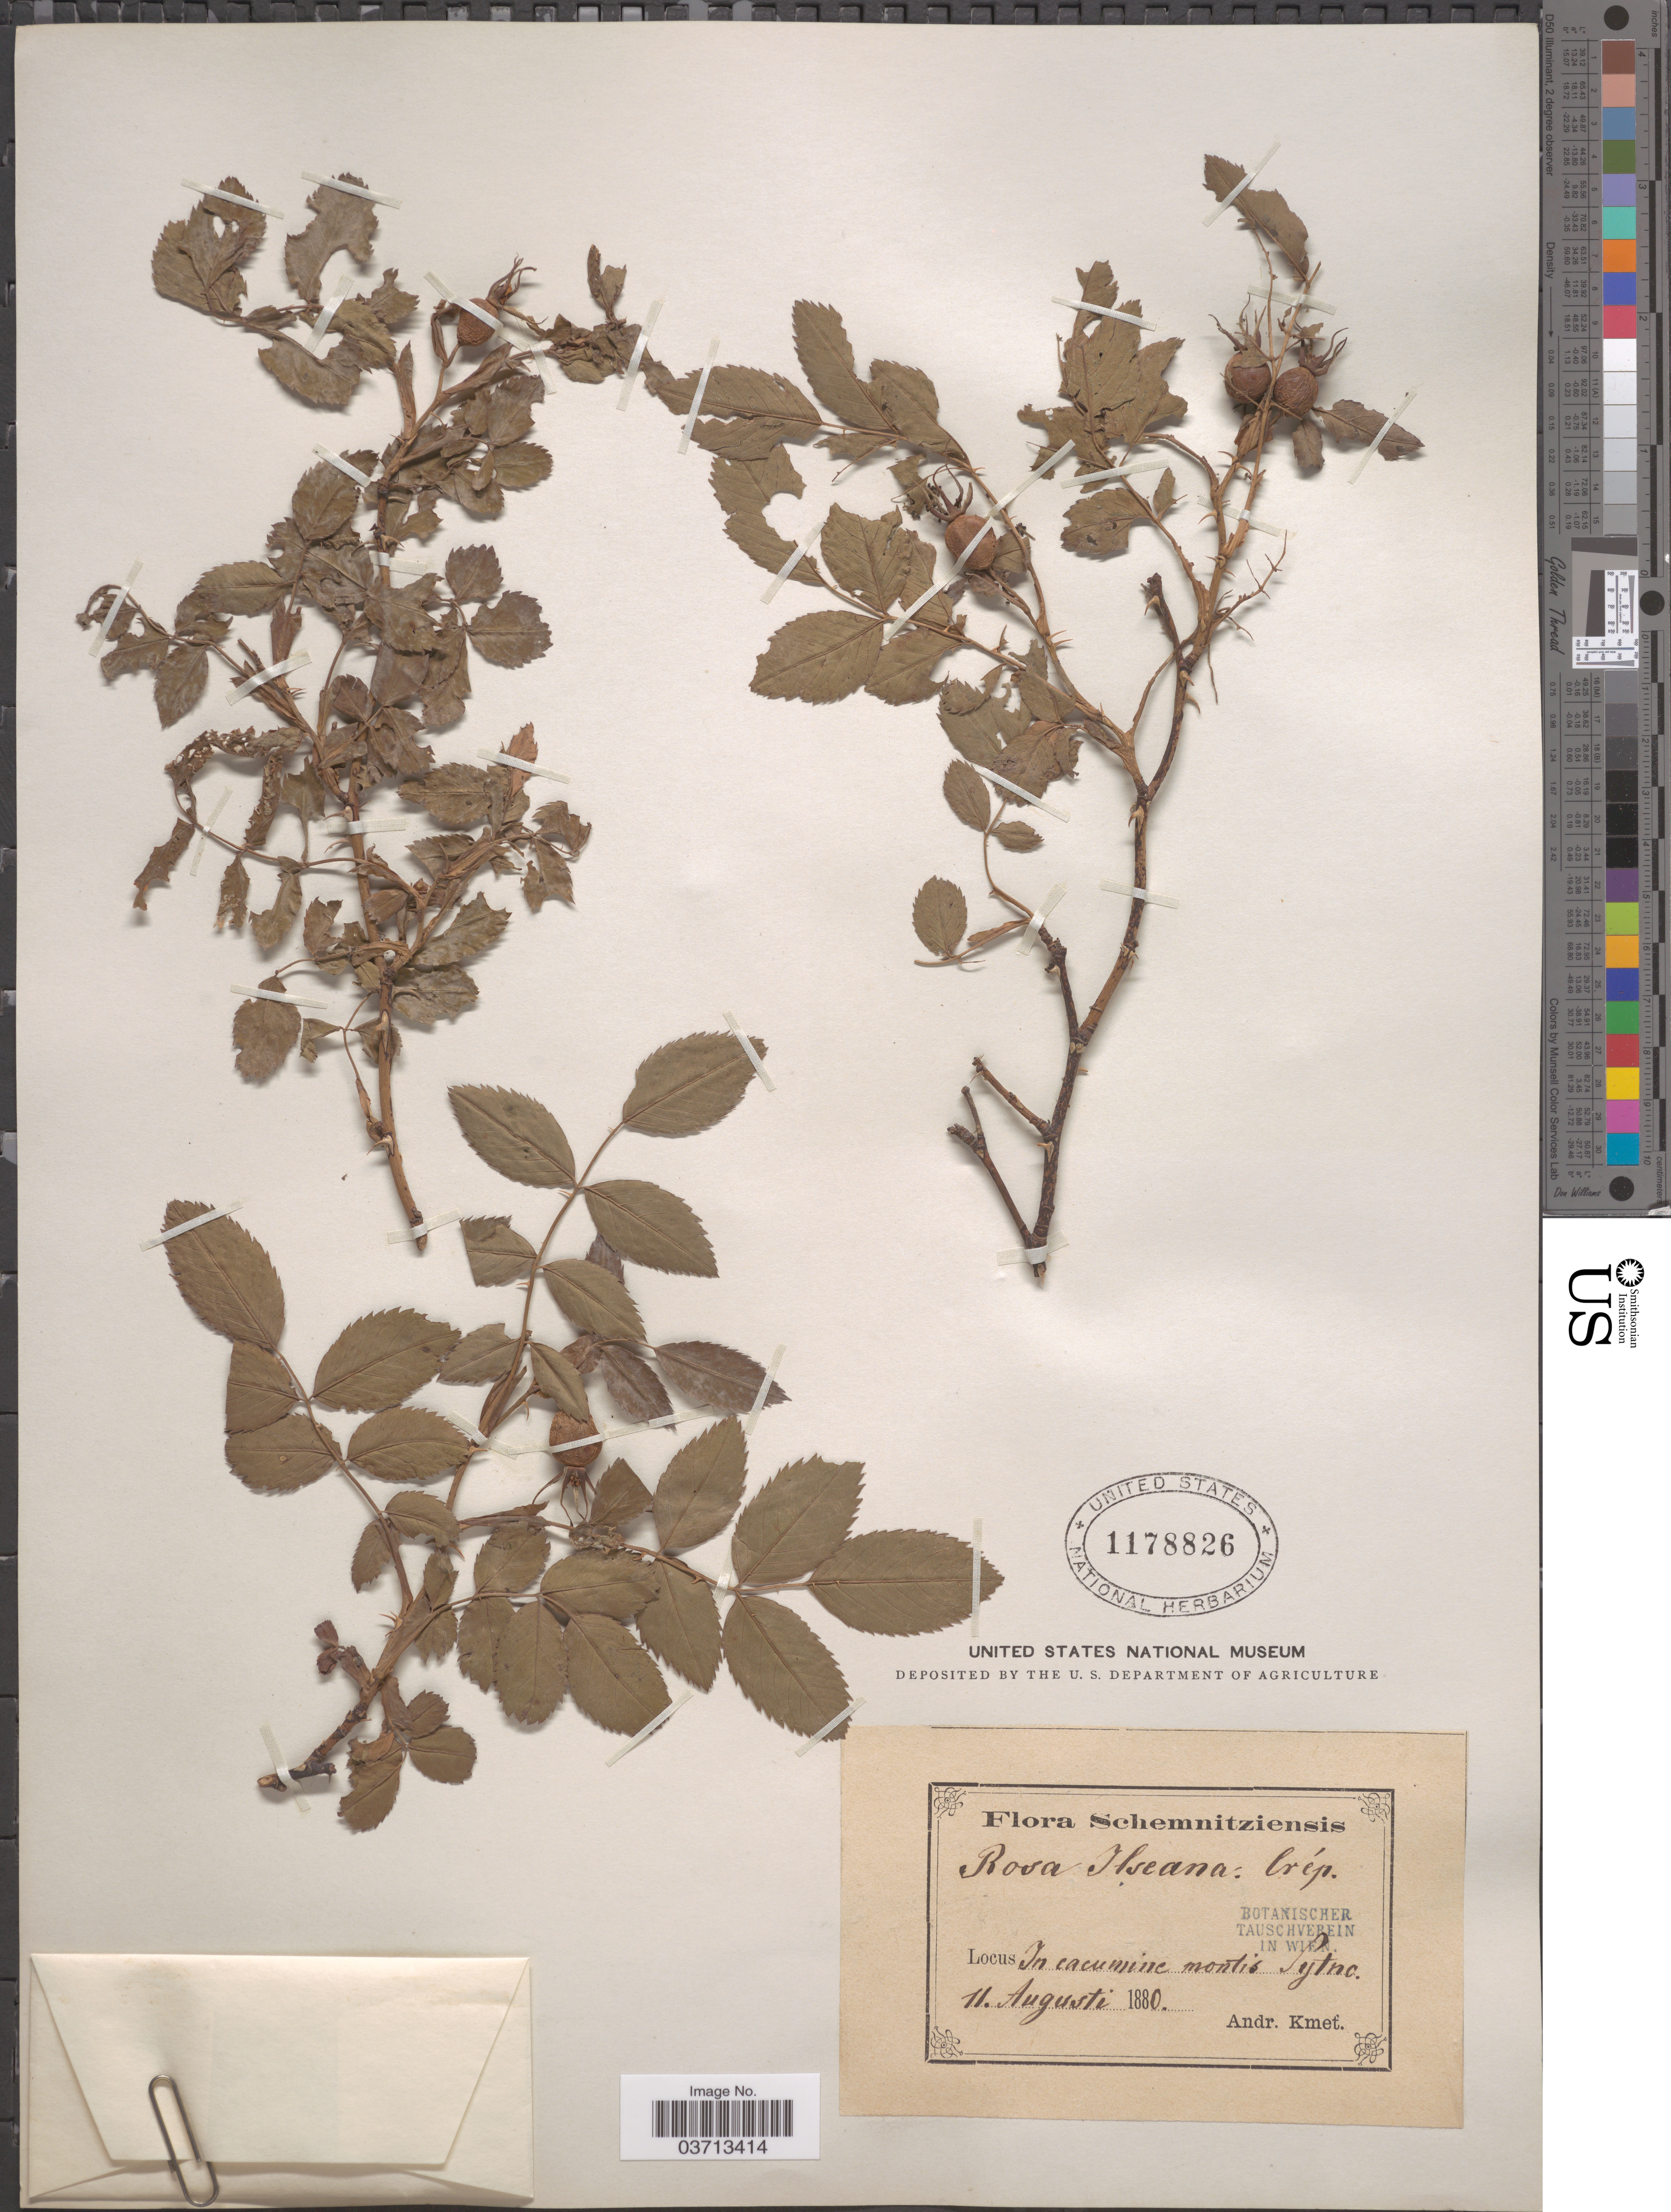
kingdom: Plantae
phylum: Tracheophyta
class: Magnoliopsida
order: Rosales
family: Rosaceae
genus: Rosa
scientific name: Rosa ilseana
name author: Crép.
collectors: A. Kmet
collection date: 1880-08-11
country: Slovakia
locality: Schemnitziensis. In cacumine montis Sytno.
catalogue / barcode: US 1178826